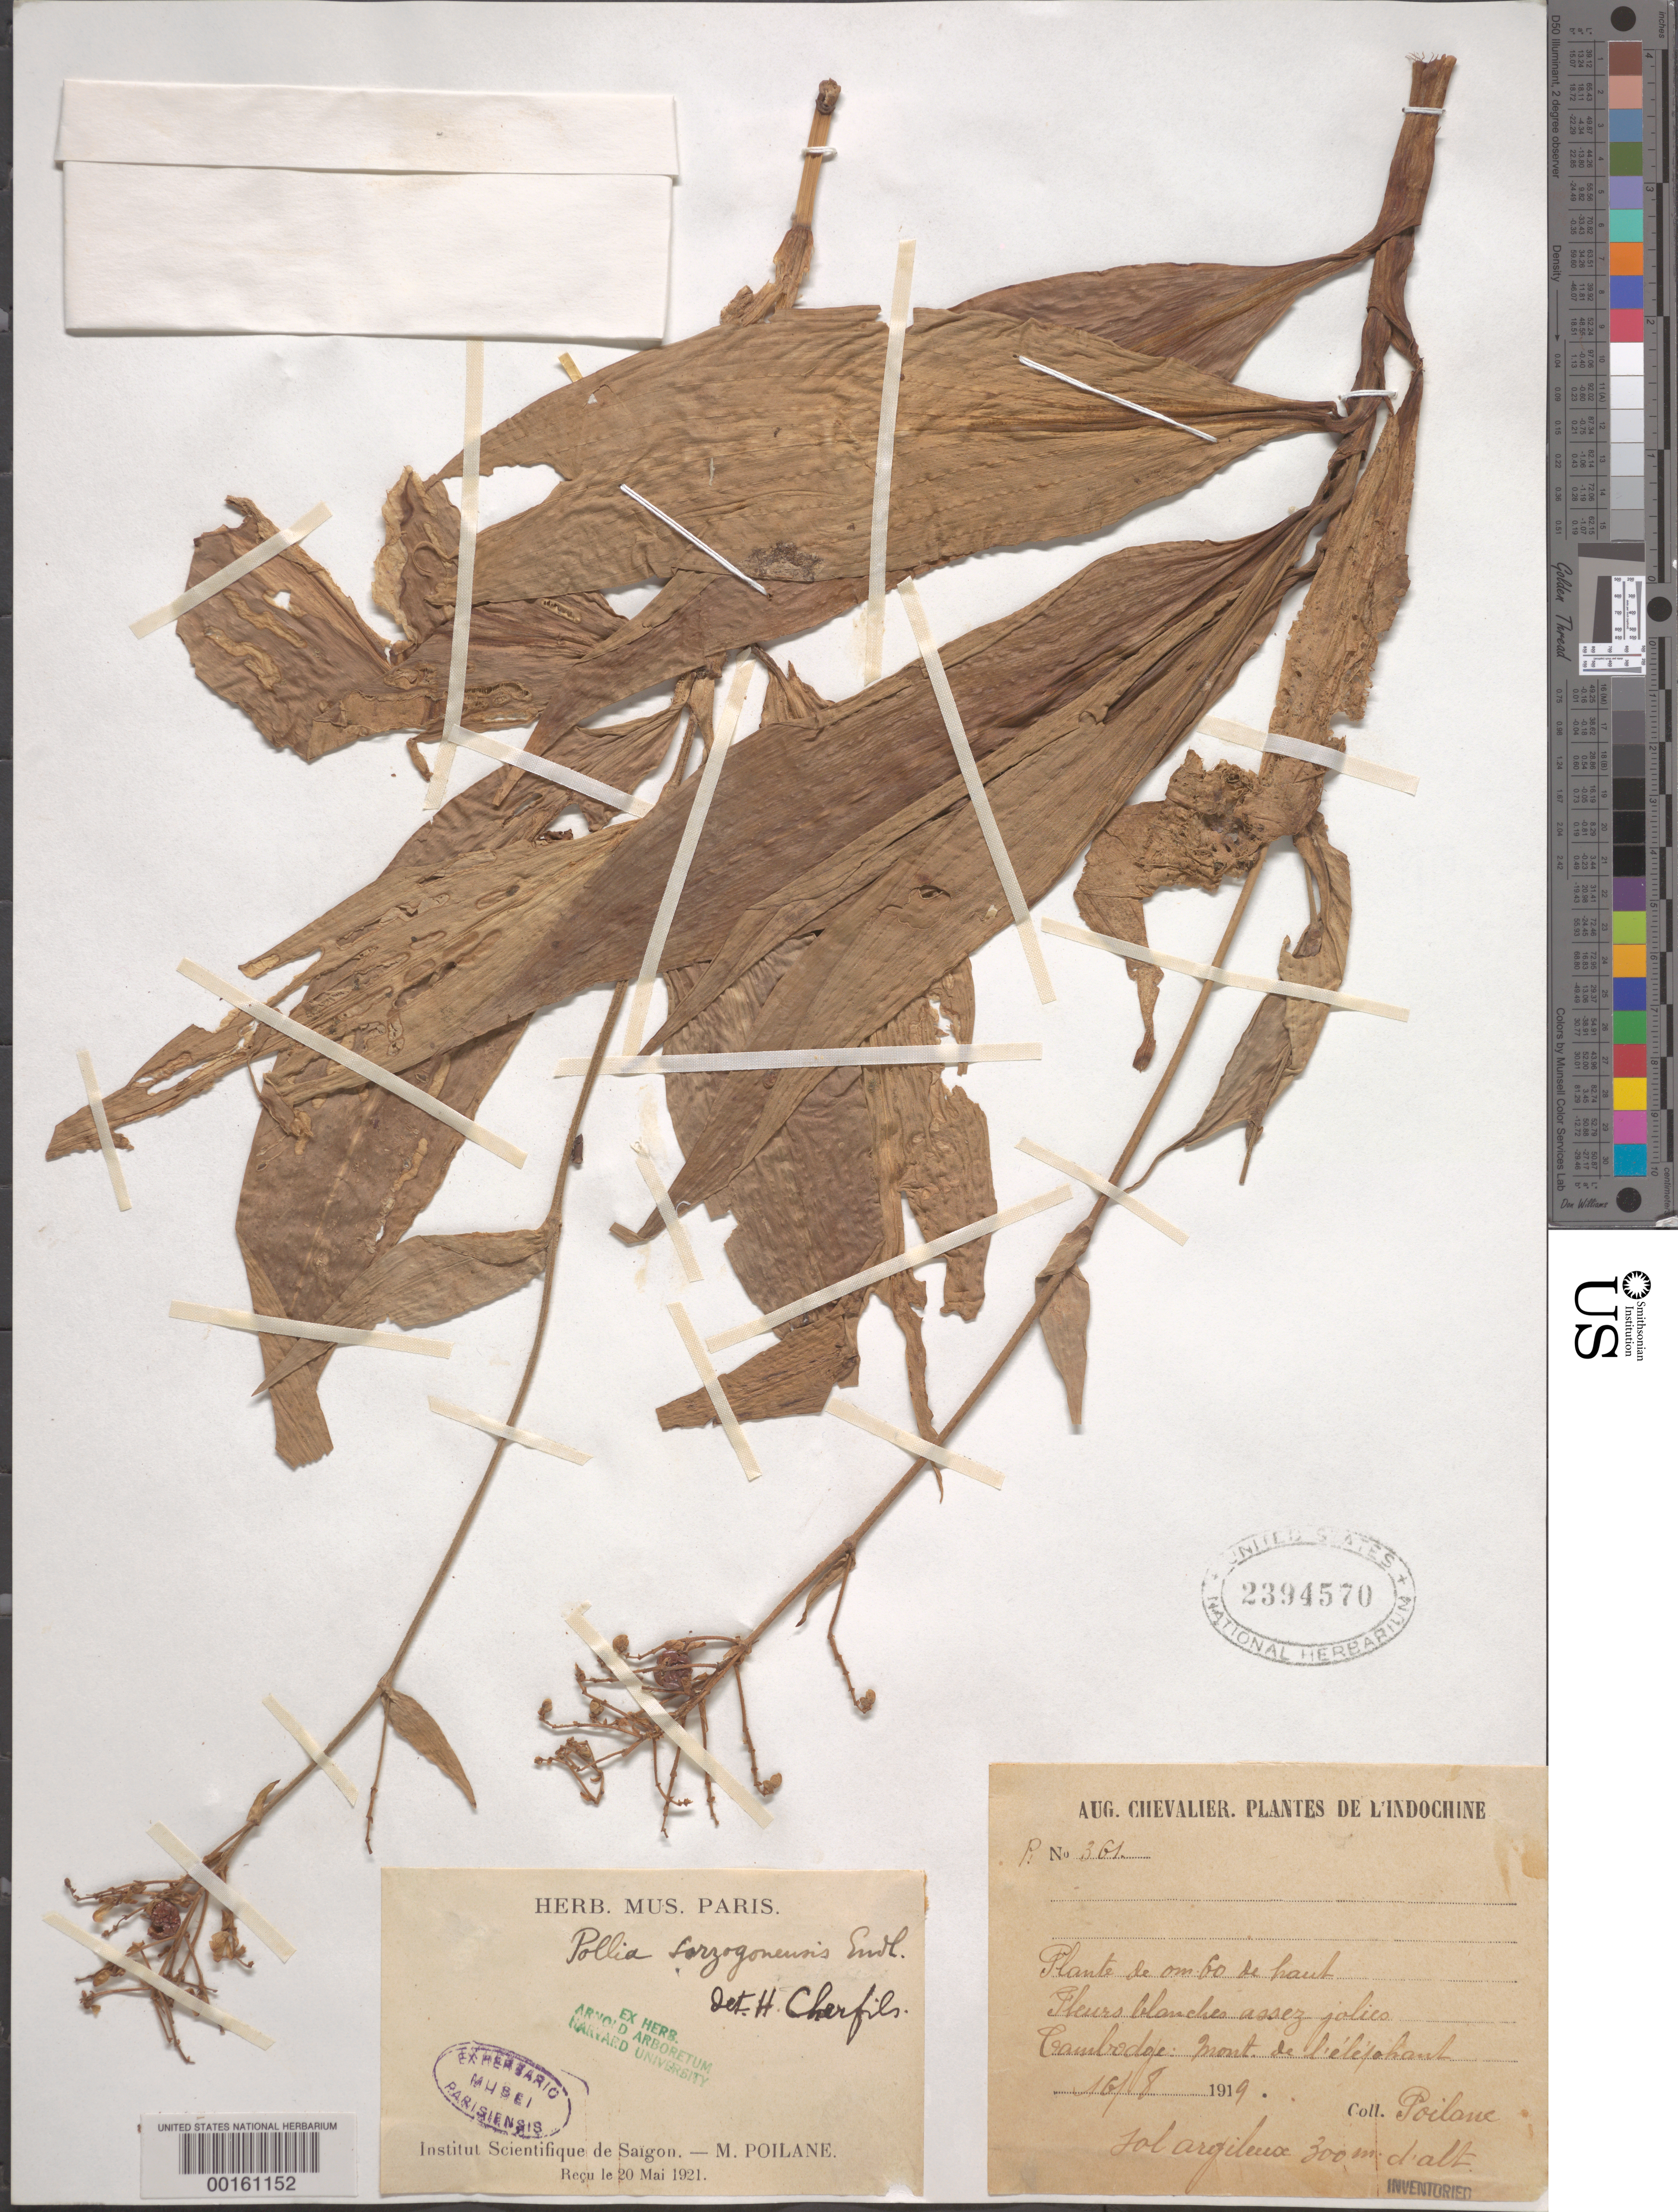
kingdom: Plantae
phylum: Tracheophyta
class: Liliopsida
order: Commelinales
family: Commelinaceae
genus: Pollia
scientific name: Pollia secundiflora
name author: (Blume) Bakh. f.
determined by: Faden, Robert B., (US), Smithsonian Institution - National Museum of Natural History (UNITED STATES)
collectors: M. Poilane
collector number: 361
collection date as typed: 16 Aug 1919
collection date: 1919-08-16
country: Cambodia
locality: Indochine. Cambodge: Mont de l'elephant.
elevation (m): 300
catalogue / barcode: US 2394570